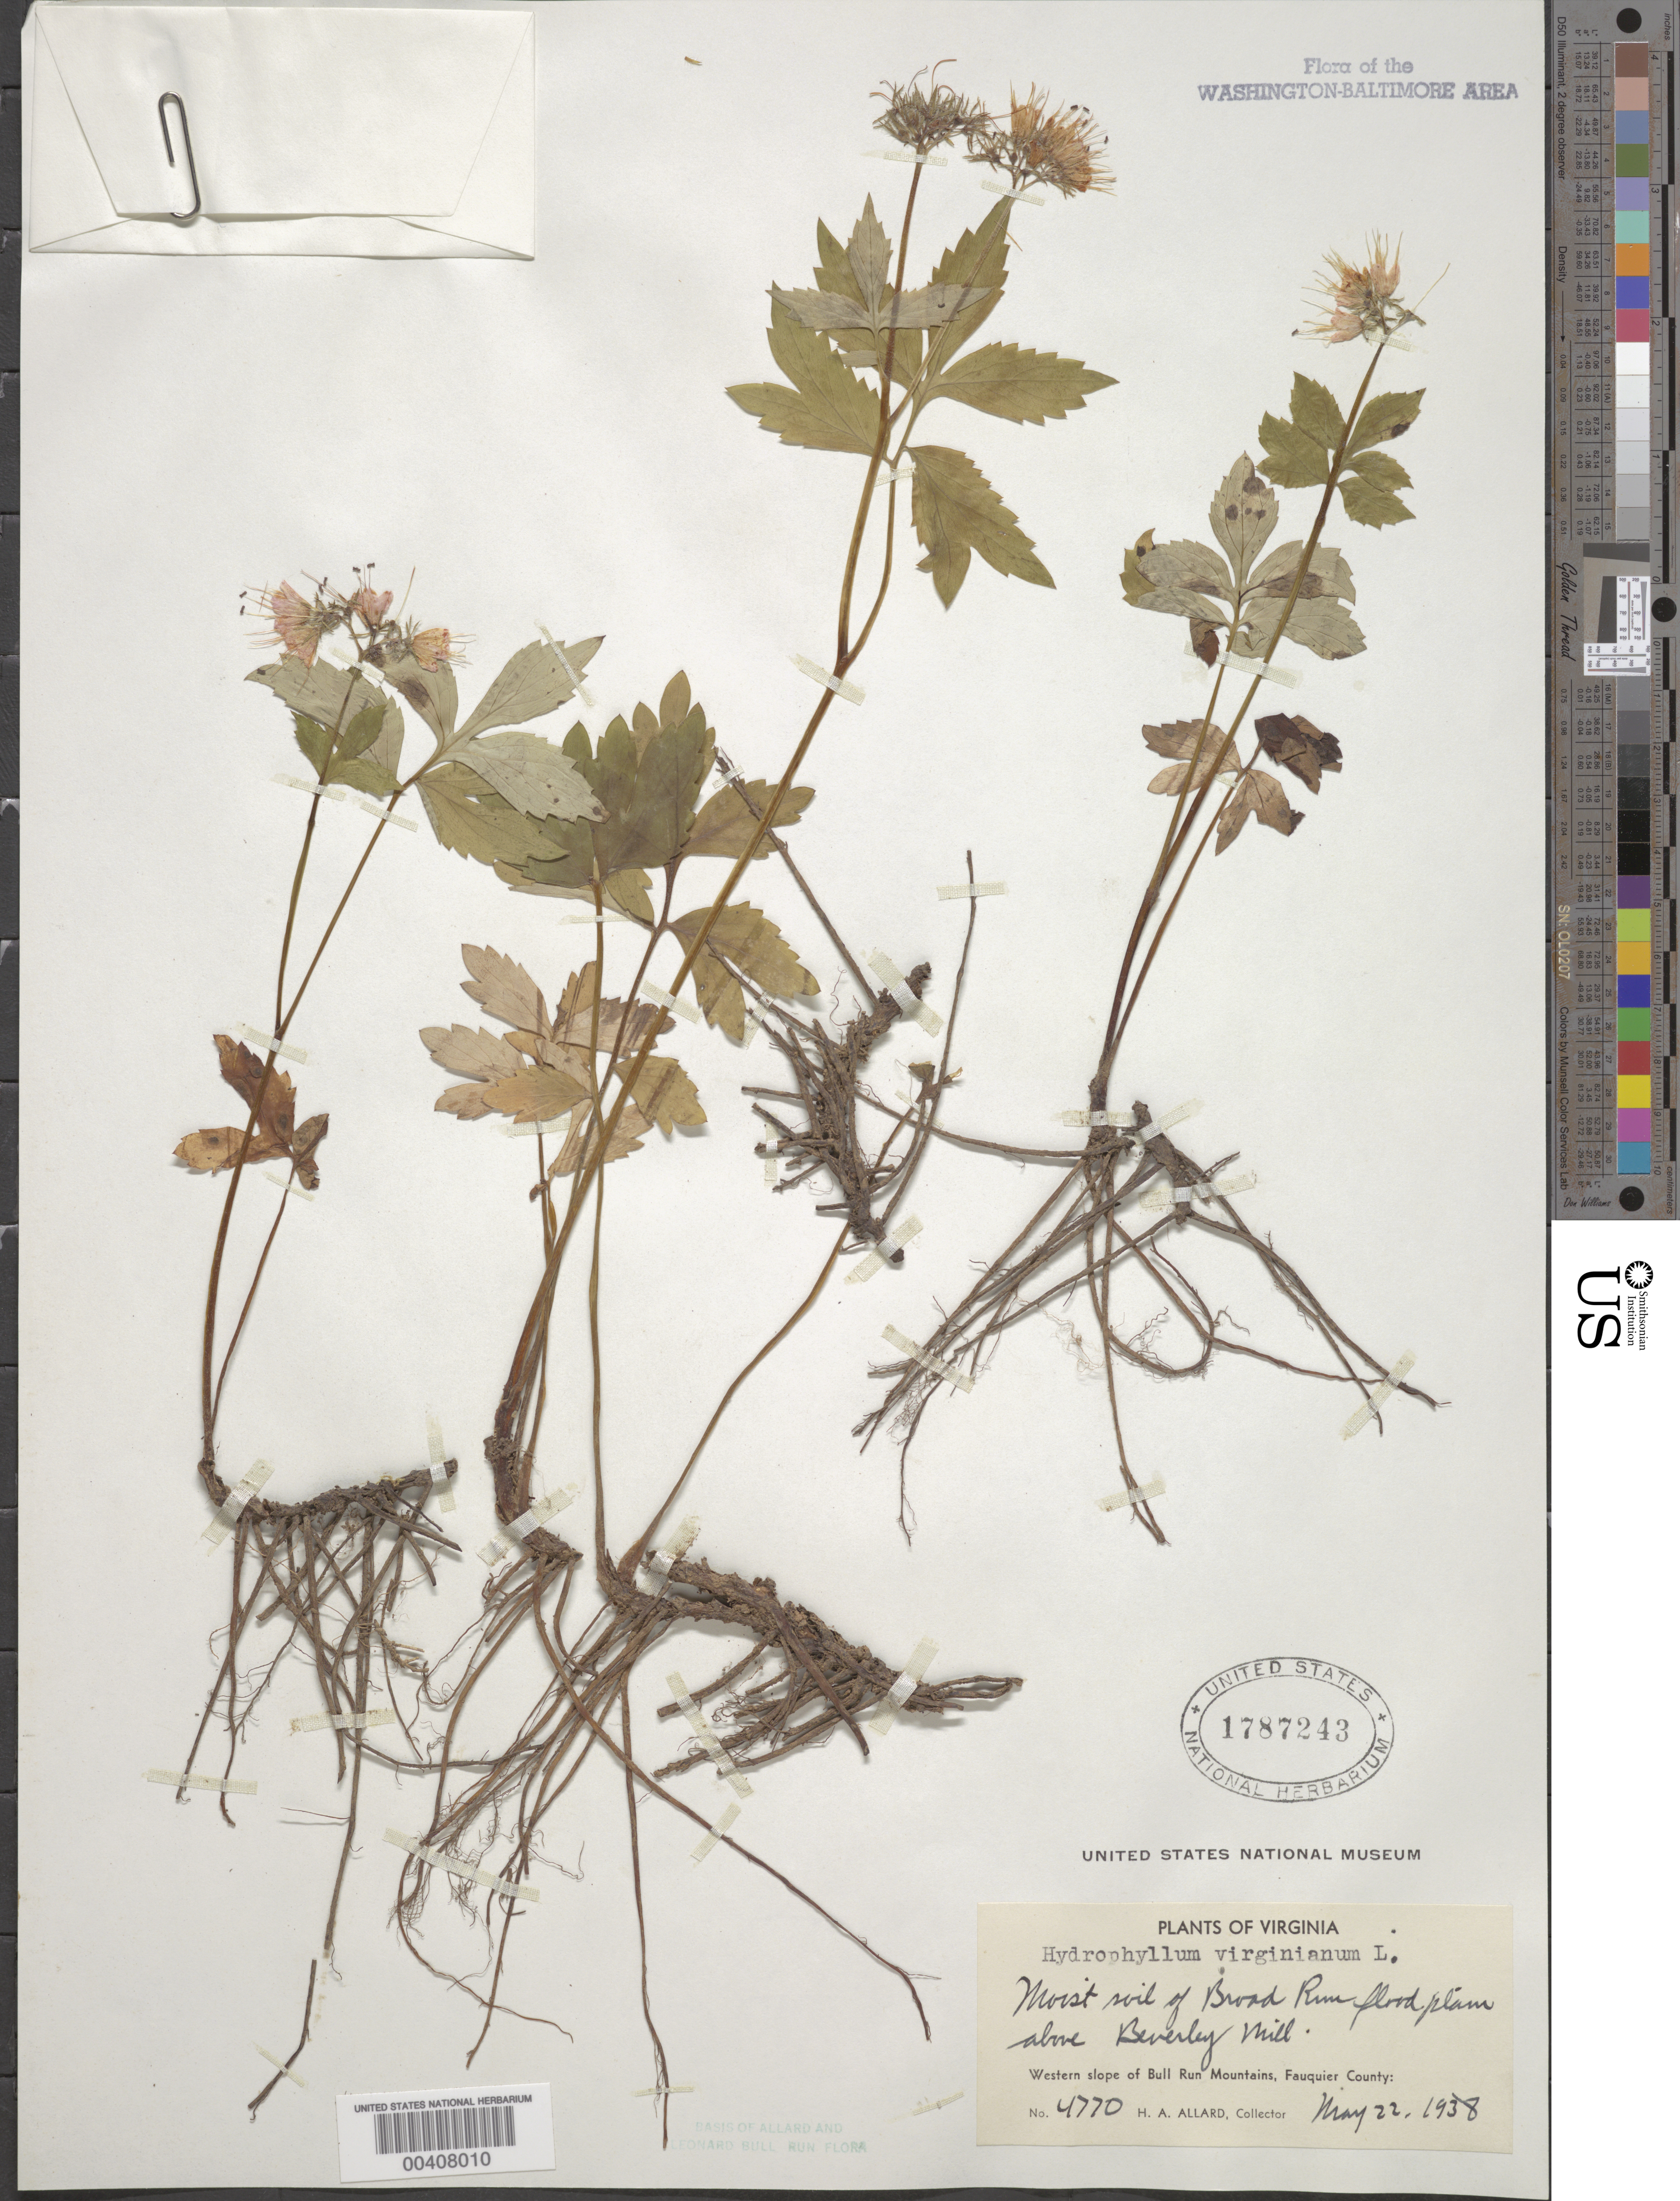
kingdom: Plantae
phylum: Tracheophyta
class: Magnoliopsida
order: Boraginales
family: Hydrophyllaceae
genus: Hydrophyllum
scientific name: Hydrophyllum virginianum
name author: L.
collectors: H. A. Allard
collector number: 4770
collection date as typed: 22 May 1938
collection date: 1938-05-22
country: United States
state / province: Virginia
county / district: Fauquier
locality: Beverley Mill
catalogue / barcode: US 1787243